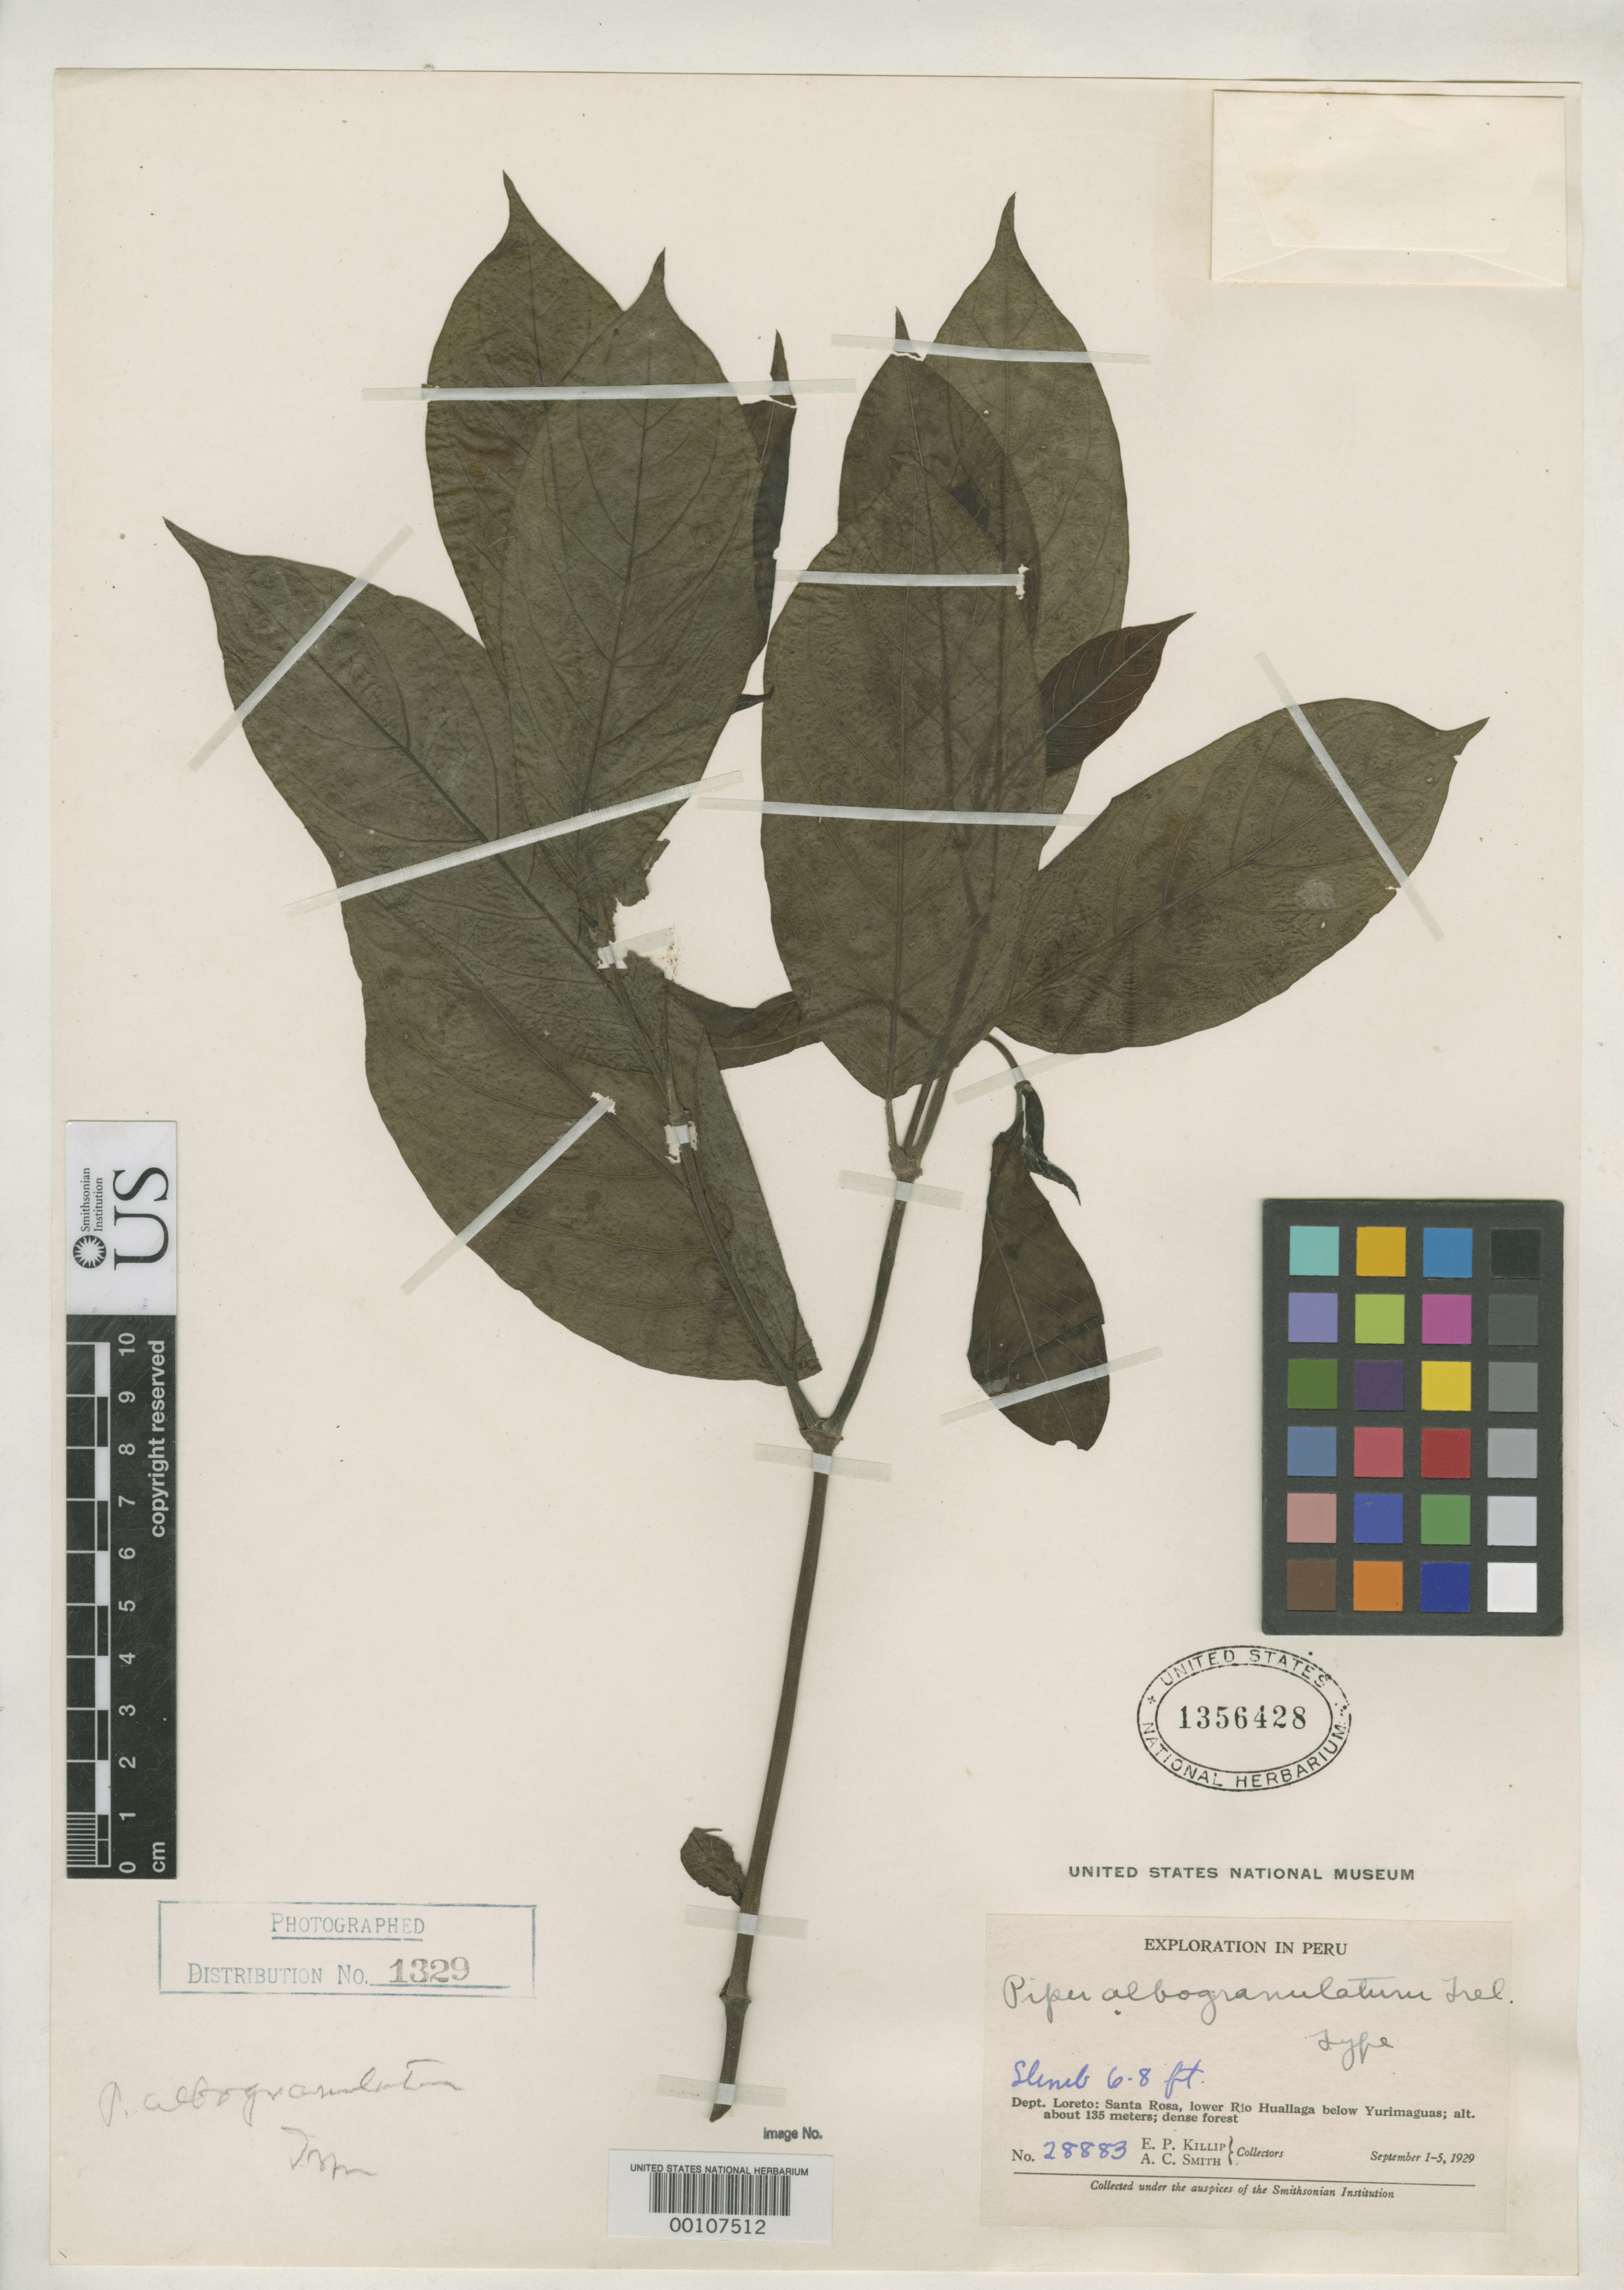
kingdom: Plantae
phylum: Tracheophyta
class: Magnoliopsida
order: Piperales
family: Piperaceae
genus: Piper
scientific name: Piper albogranulatum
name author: Trel. in J.F. Macbr.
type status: Holotype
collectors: E. P. Killip & A. C. Smith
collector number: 28883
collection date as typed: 01 Sep 1929 to 05 Sep 1929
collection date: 1929-09-01/1929-09-05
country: Peru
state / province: Loreto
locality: Santa Rosa, lower Rio Huallaga, below Yurimaguas.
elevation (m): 135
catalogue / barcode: US 1356428